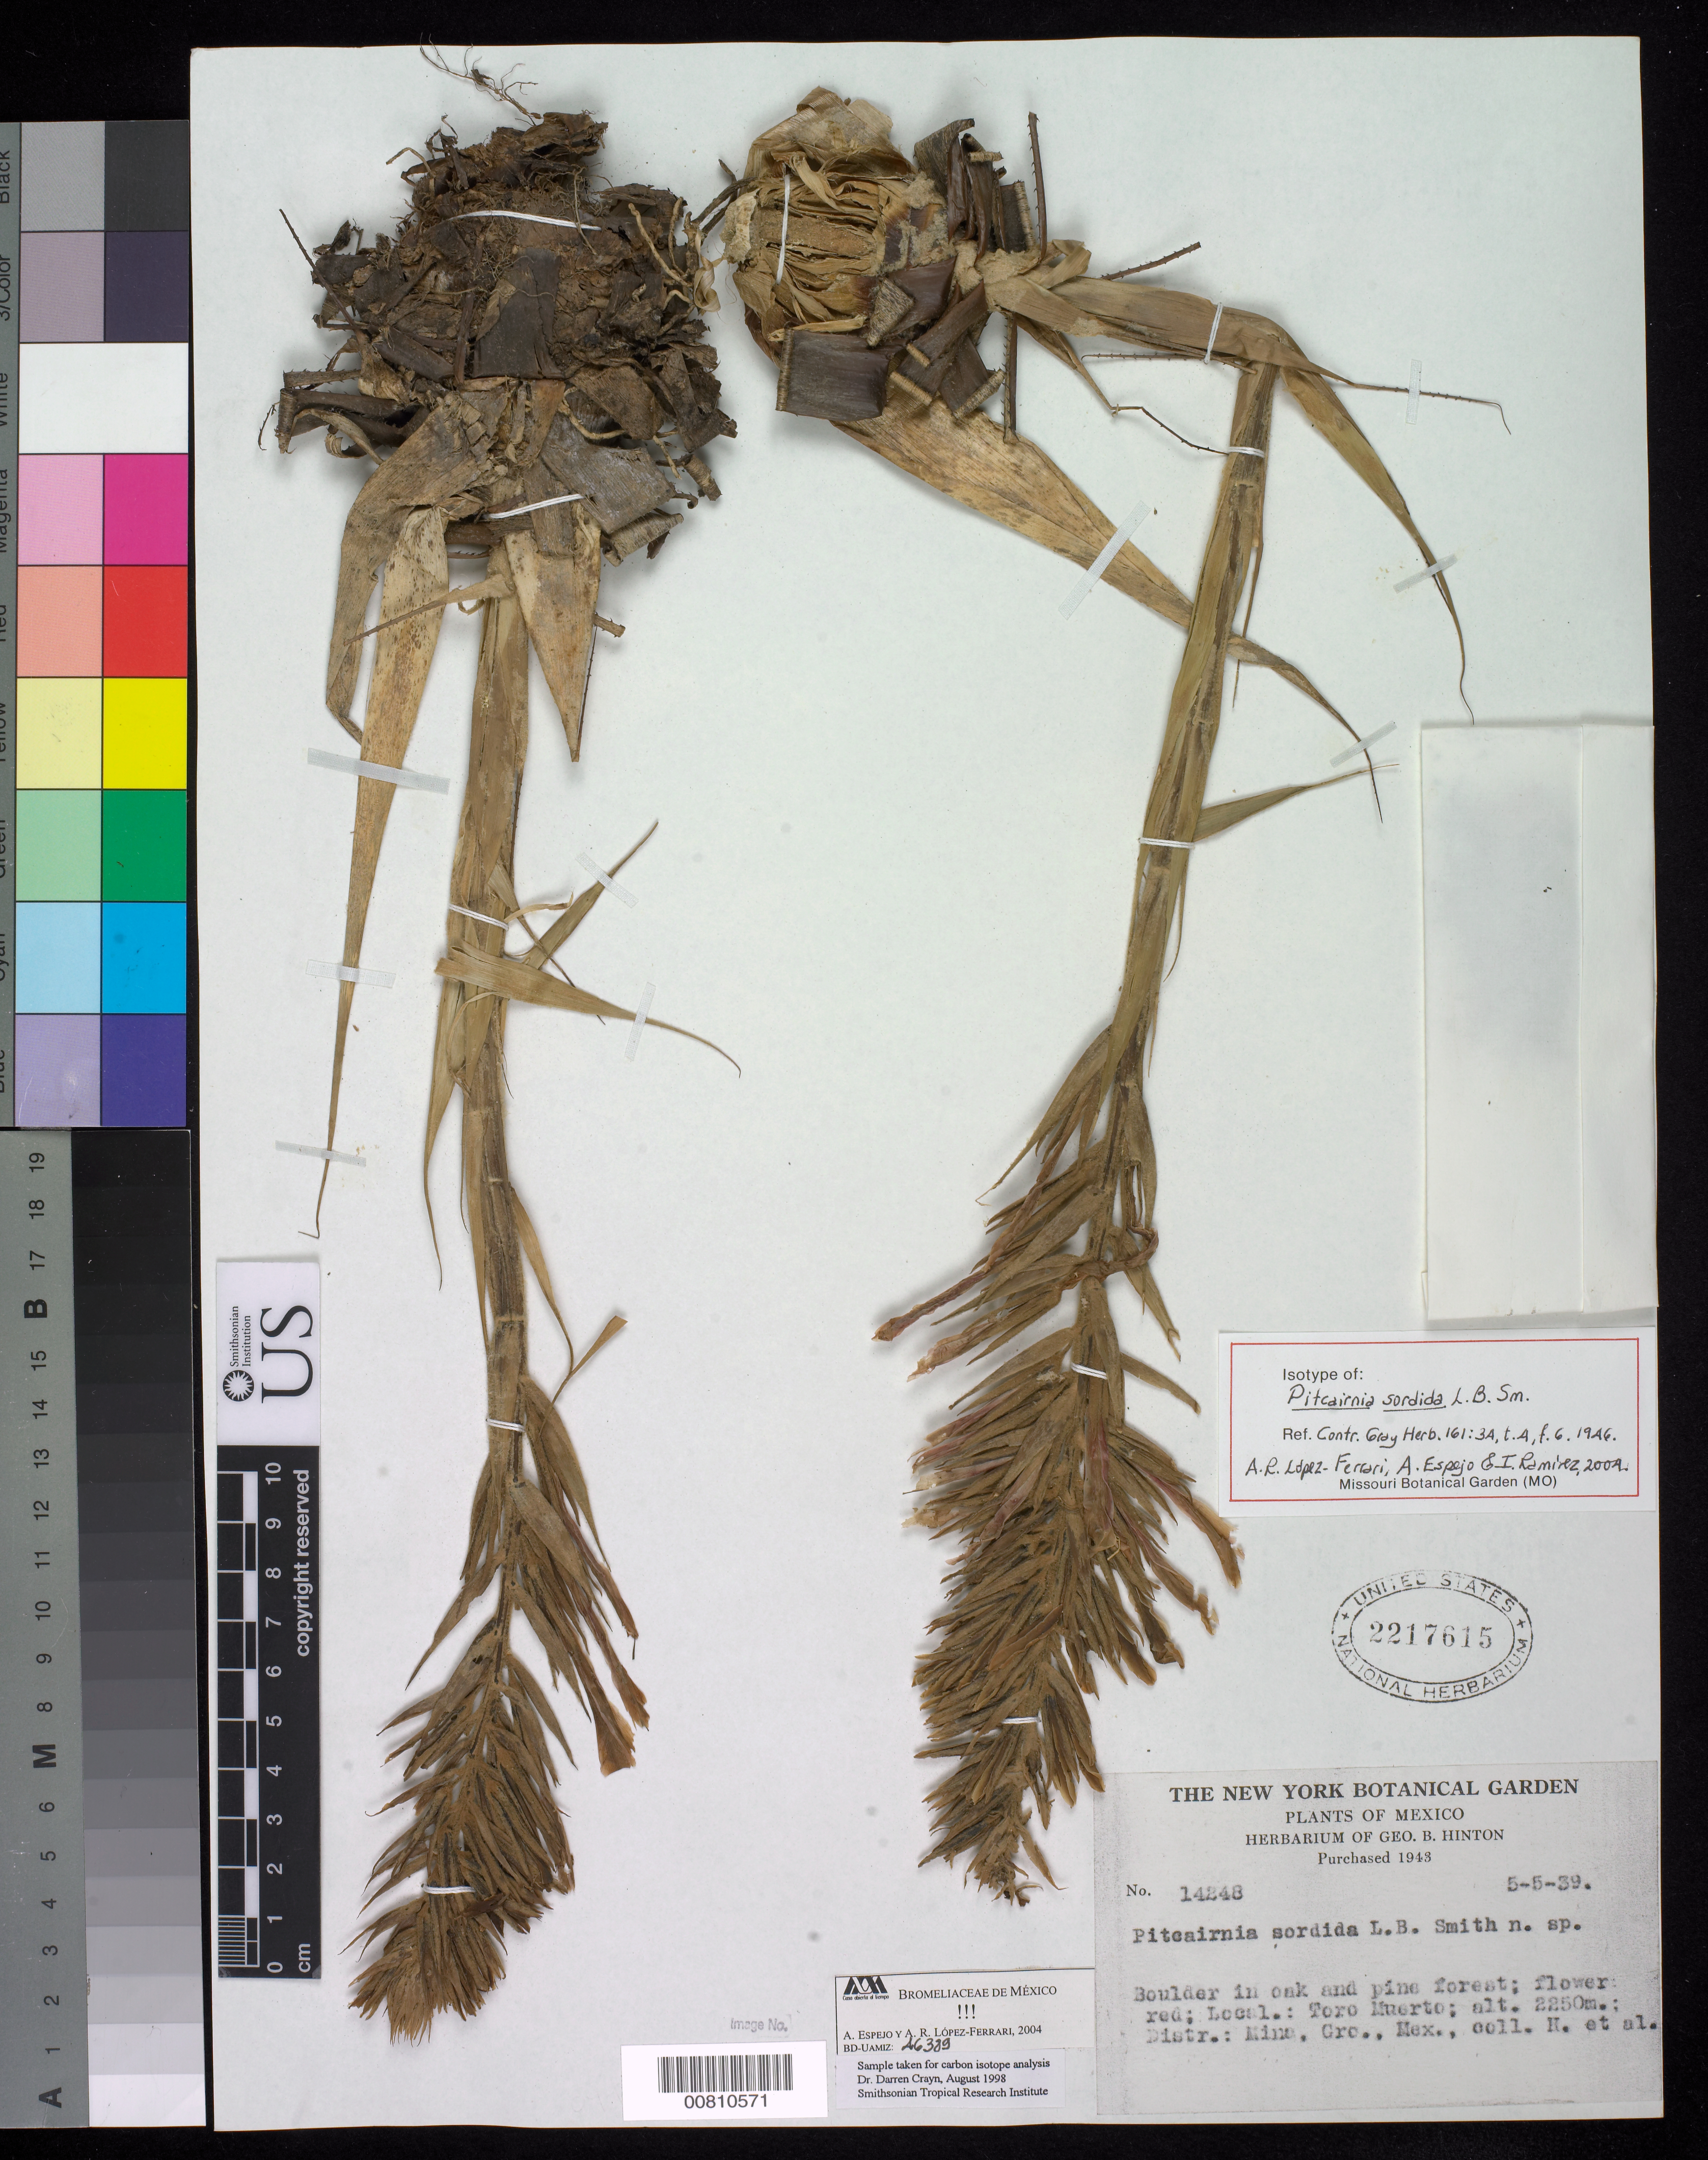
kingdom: Plantae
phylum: Tracheophyta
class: Liliopsida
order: Poales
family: Bromeliaceae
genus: Pitcairnia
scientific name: Pitcairnia sordida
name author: L.B. Sm.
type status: Isotype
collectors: G. B. Hinton & et al.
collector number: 14248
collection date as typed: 05 May 1939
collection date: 1939-05-05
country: Mexico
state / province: Guerrero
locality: Toro Muerto, Distr. Mina, Gro., Mex.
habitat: Boulder in oak and pine forest.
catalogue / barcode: US 2217615